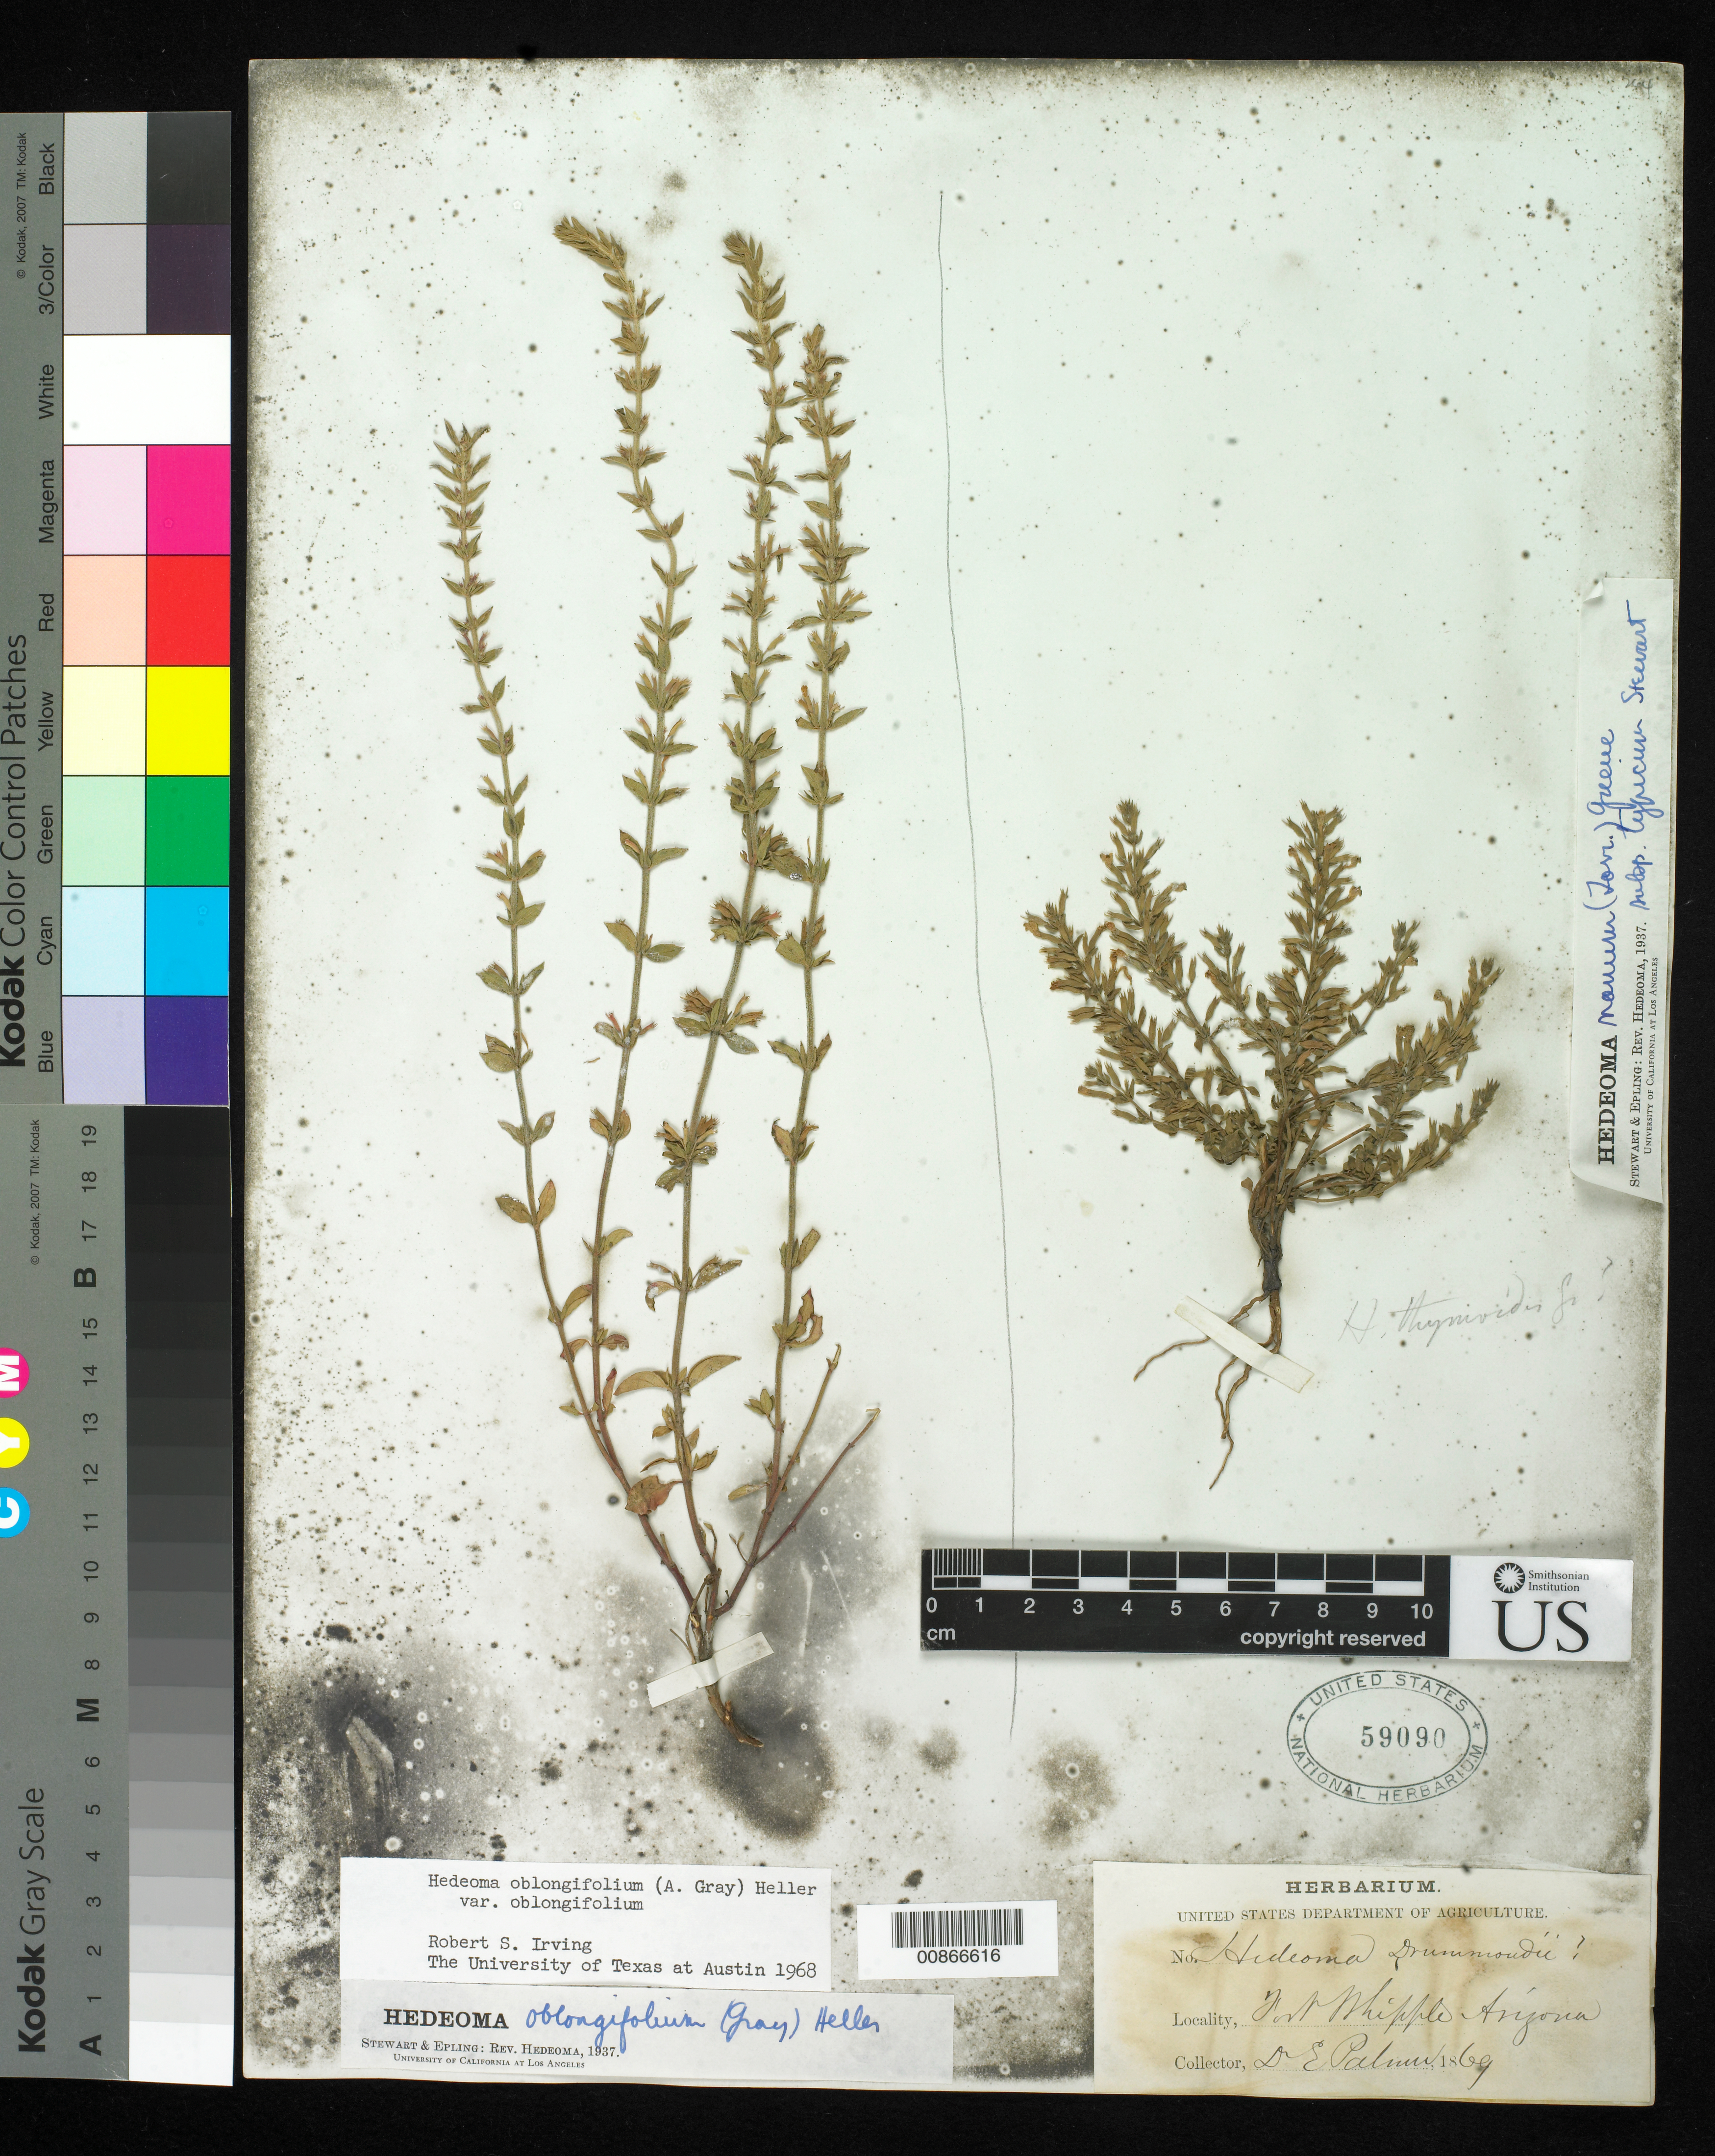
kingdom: Plantae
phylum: Tracheophyta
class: Magnoliopsida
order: Lamiales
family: Lamiaceae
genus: Hedeoma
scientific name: Hedeoma oblongifolia var. oblongifolia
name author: (A. Gray) A. Heller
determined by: Irving, R. S.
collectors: E. Palmer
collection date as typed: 1869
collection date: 1869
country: United States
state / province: Arizona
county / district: Yavapai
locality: Fort Whipple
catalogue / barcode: US 59090